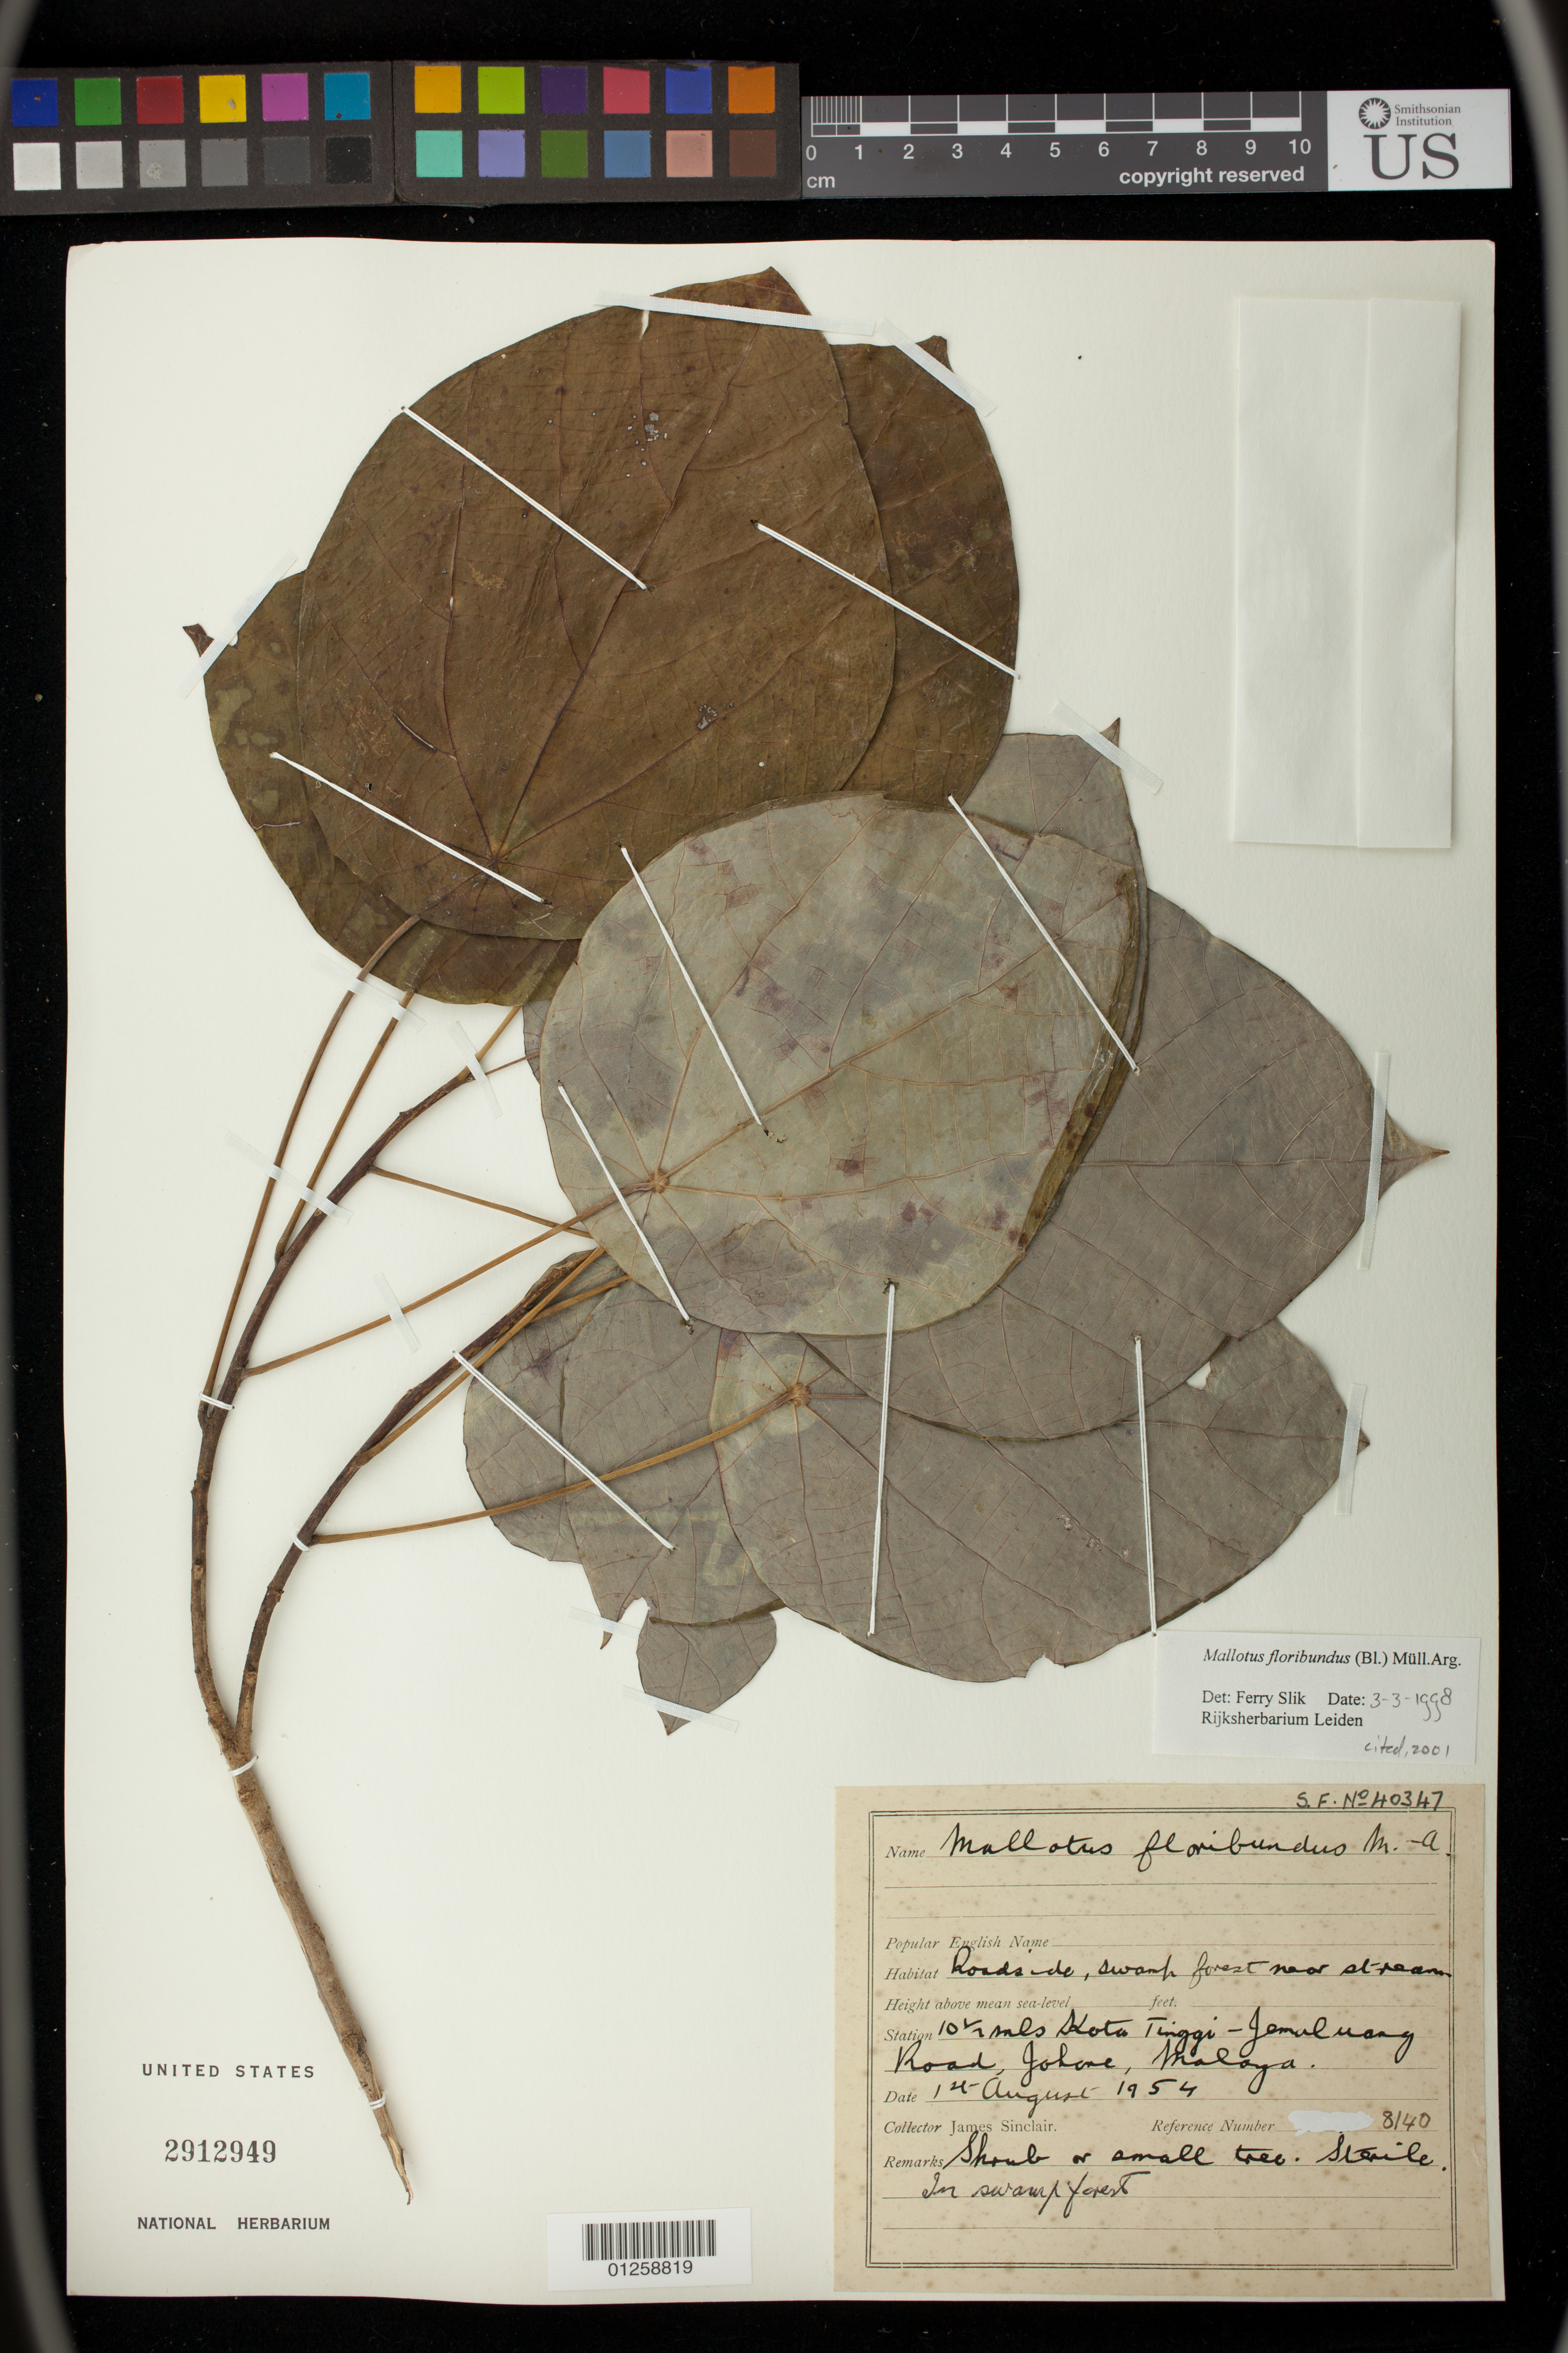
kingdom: Plantae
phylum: Tracheophyta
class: Magnoliopsida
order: Malpighiales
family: Euphorbiaceae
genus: Mallotus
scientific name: Mallotus floribundus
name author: (Blume) Müll. Arg.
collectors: J. Sinclair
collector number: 8140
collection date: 1954-08-14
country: Malaysia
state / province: Johor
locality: Roadside, swamp forest near stream. 10.5 miles Kota Tinggi, Jemaluang Road, Johore, Malaya.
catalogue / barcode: US 2912949